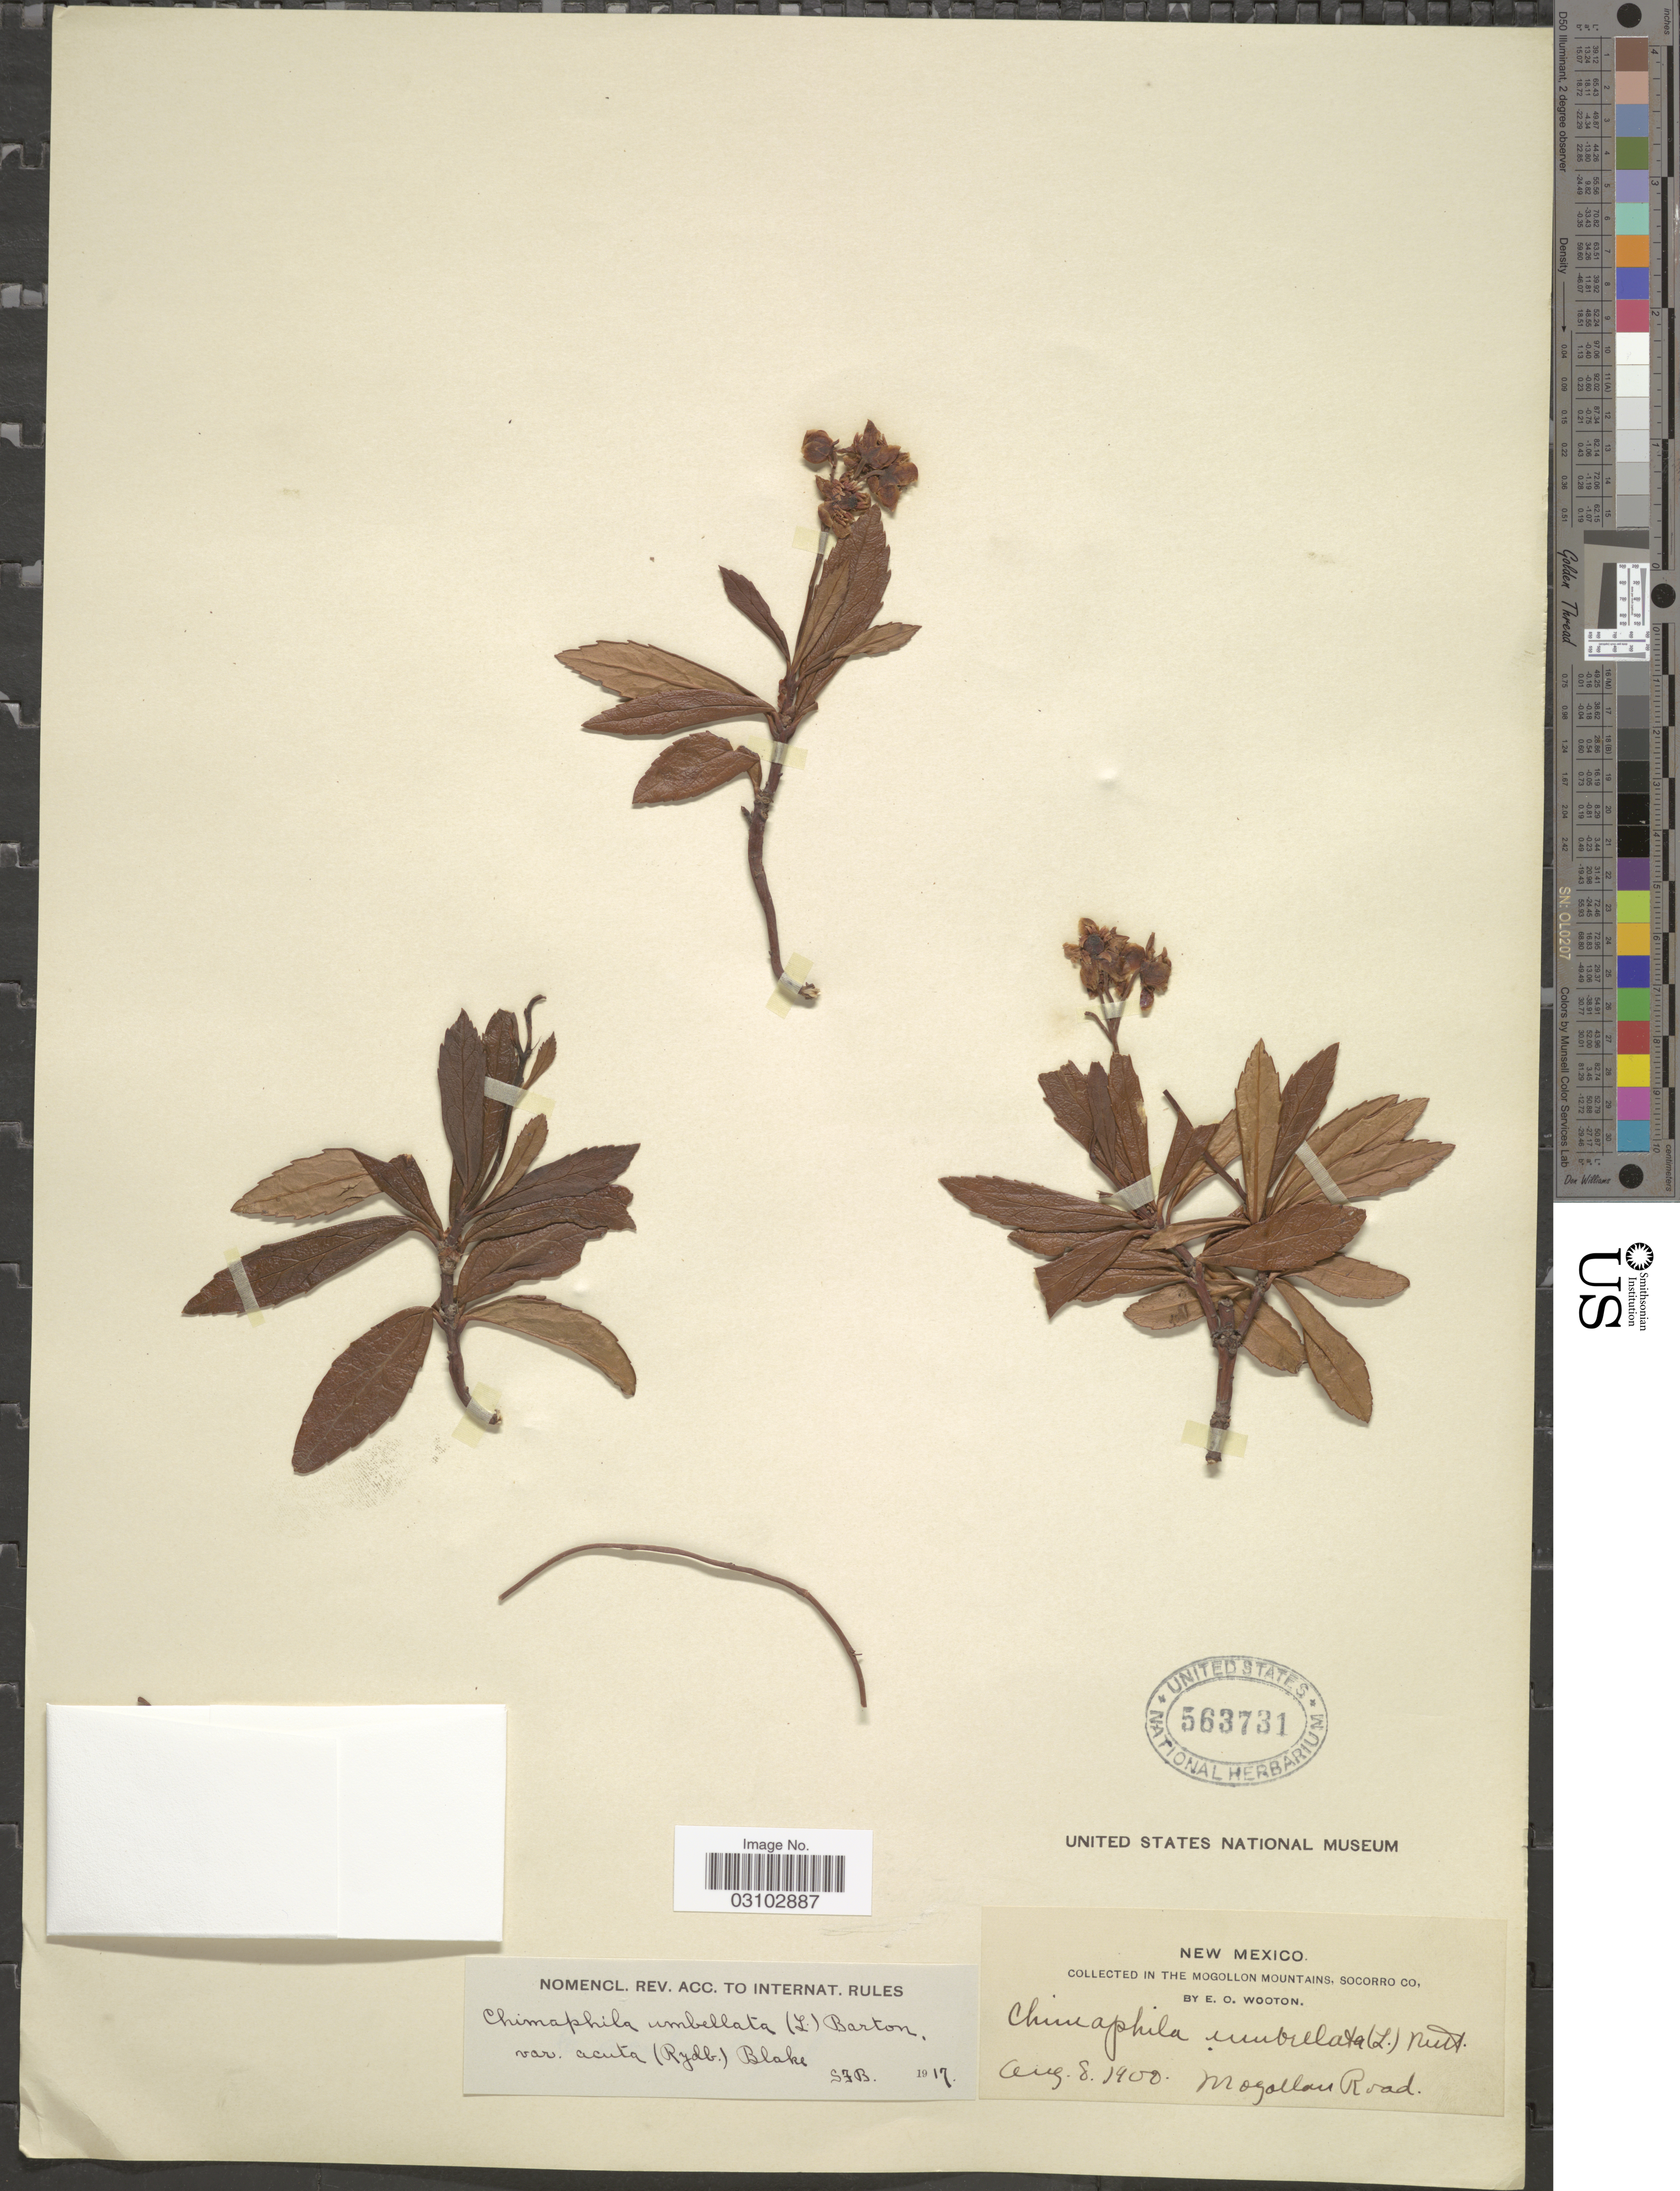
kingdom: Plantae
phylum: Tracheophyta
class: Magnoliopsida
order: Ericales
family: Ericaceae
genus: Chimaphila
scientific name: Chimaphila umbellata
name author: (L.) W.P.C. Barton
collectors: E. O. Wooton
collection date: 1900-08-08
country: United States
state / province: New Mexico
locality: In the Mogollon Mountains, Socorro Co. Mogollon Road.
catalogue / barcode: US 563731